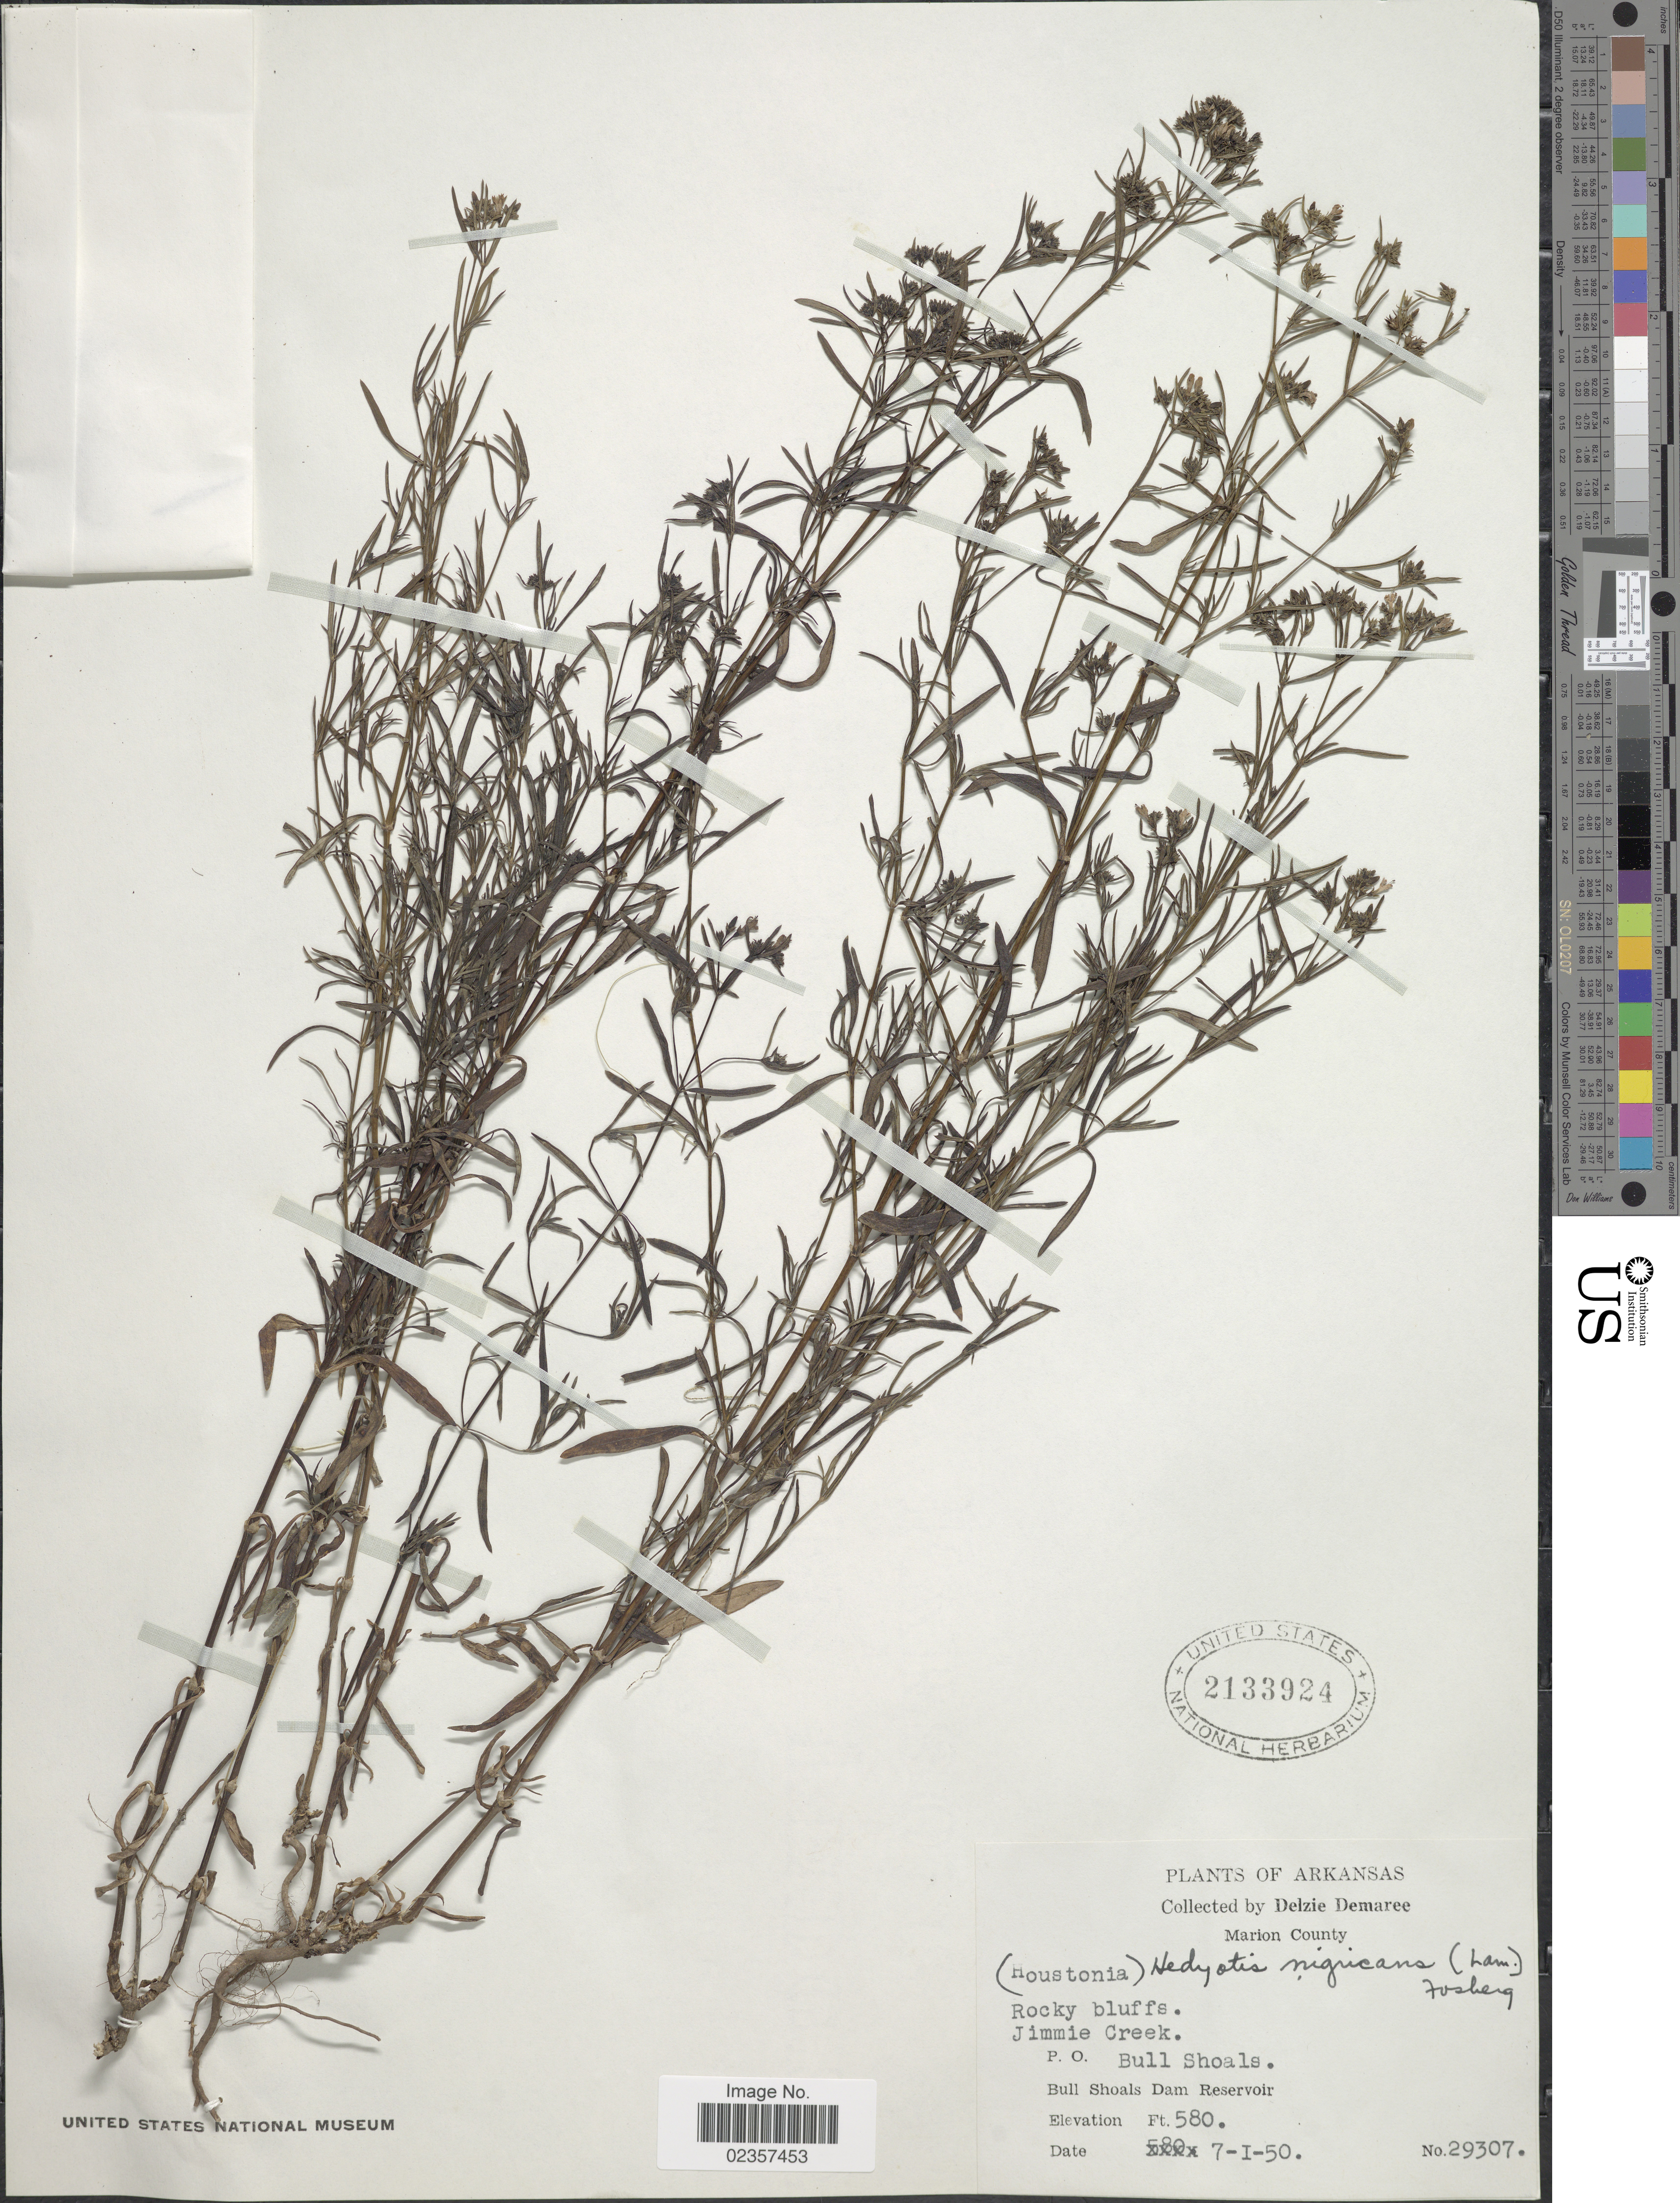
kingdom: Plantae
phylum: Tracheophyta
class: Magnoliopsida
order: Gentianales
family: Rubiaceae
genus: Houstonia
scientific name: Houstonia nigricans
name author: (Lam.) Fernald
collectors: D. Demaree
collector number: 29307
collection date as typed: Transcribed d/m/y: 7/1/50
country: United States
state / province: Arkansas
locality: Marion County. P. O. Bull Shoals. Bull Shoals Dam Reservoir. Jimmie Creek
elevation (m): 177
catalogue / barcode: US 2133924